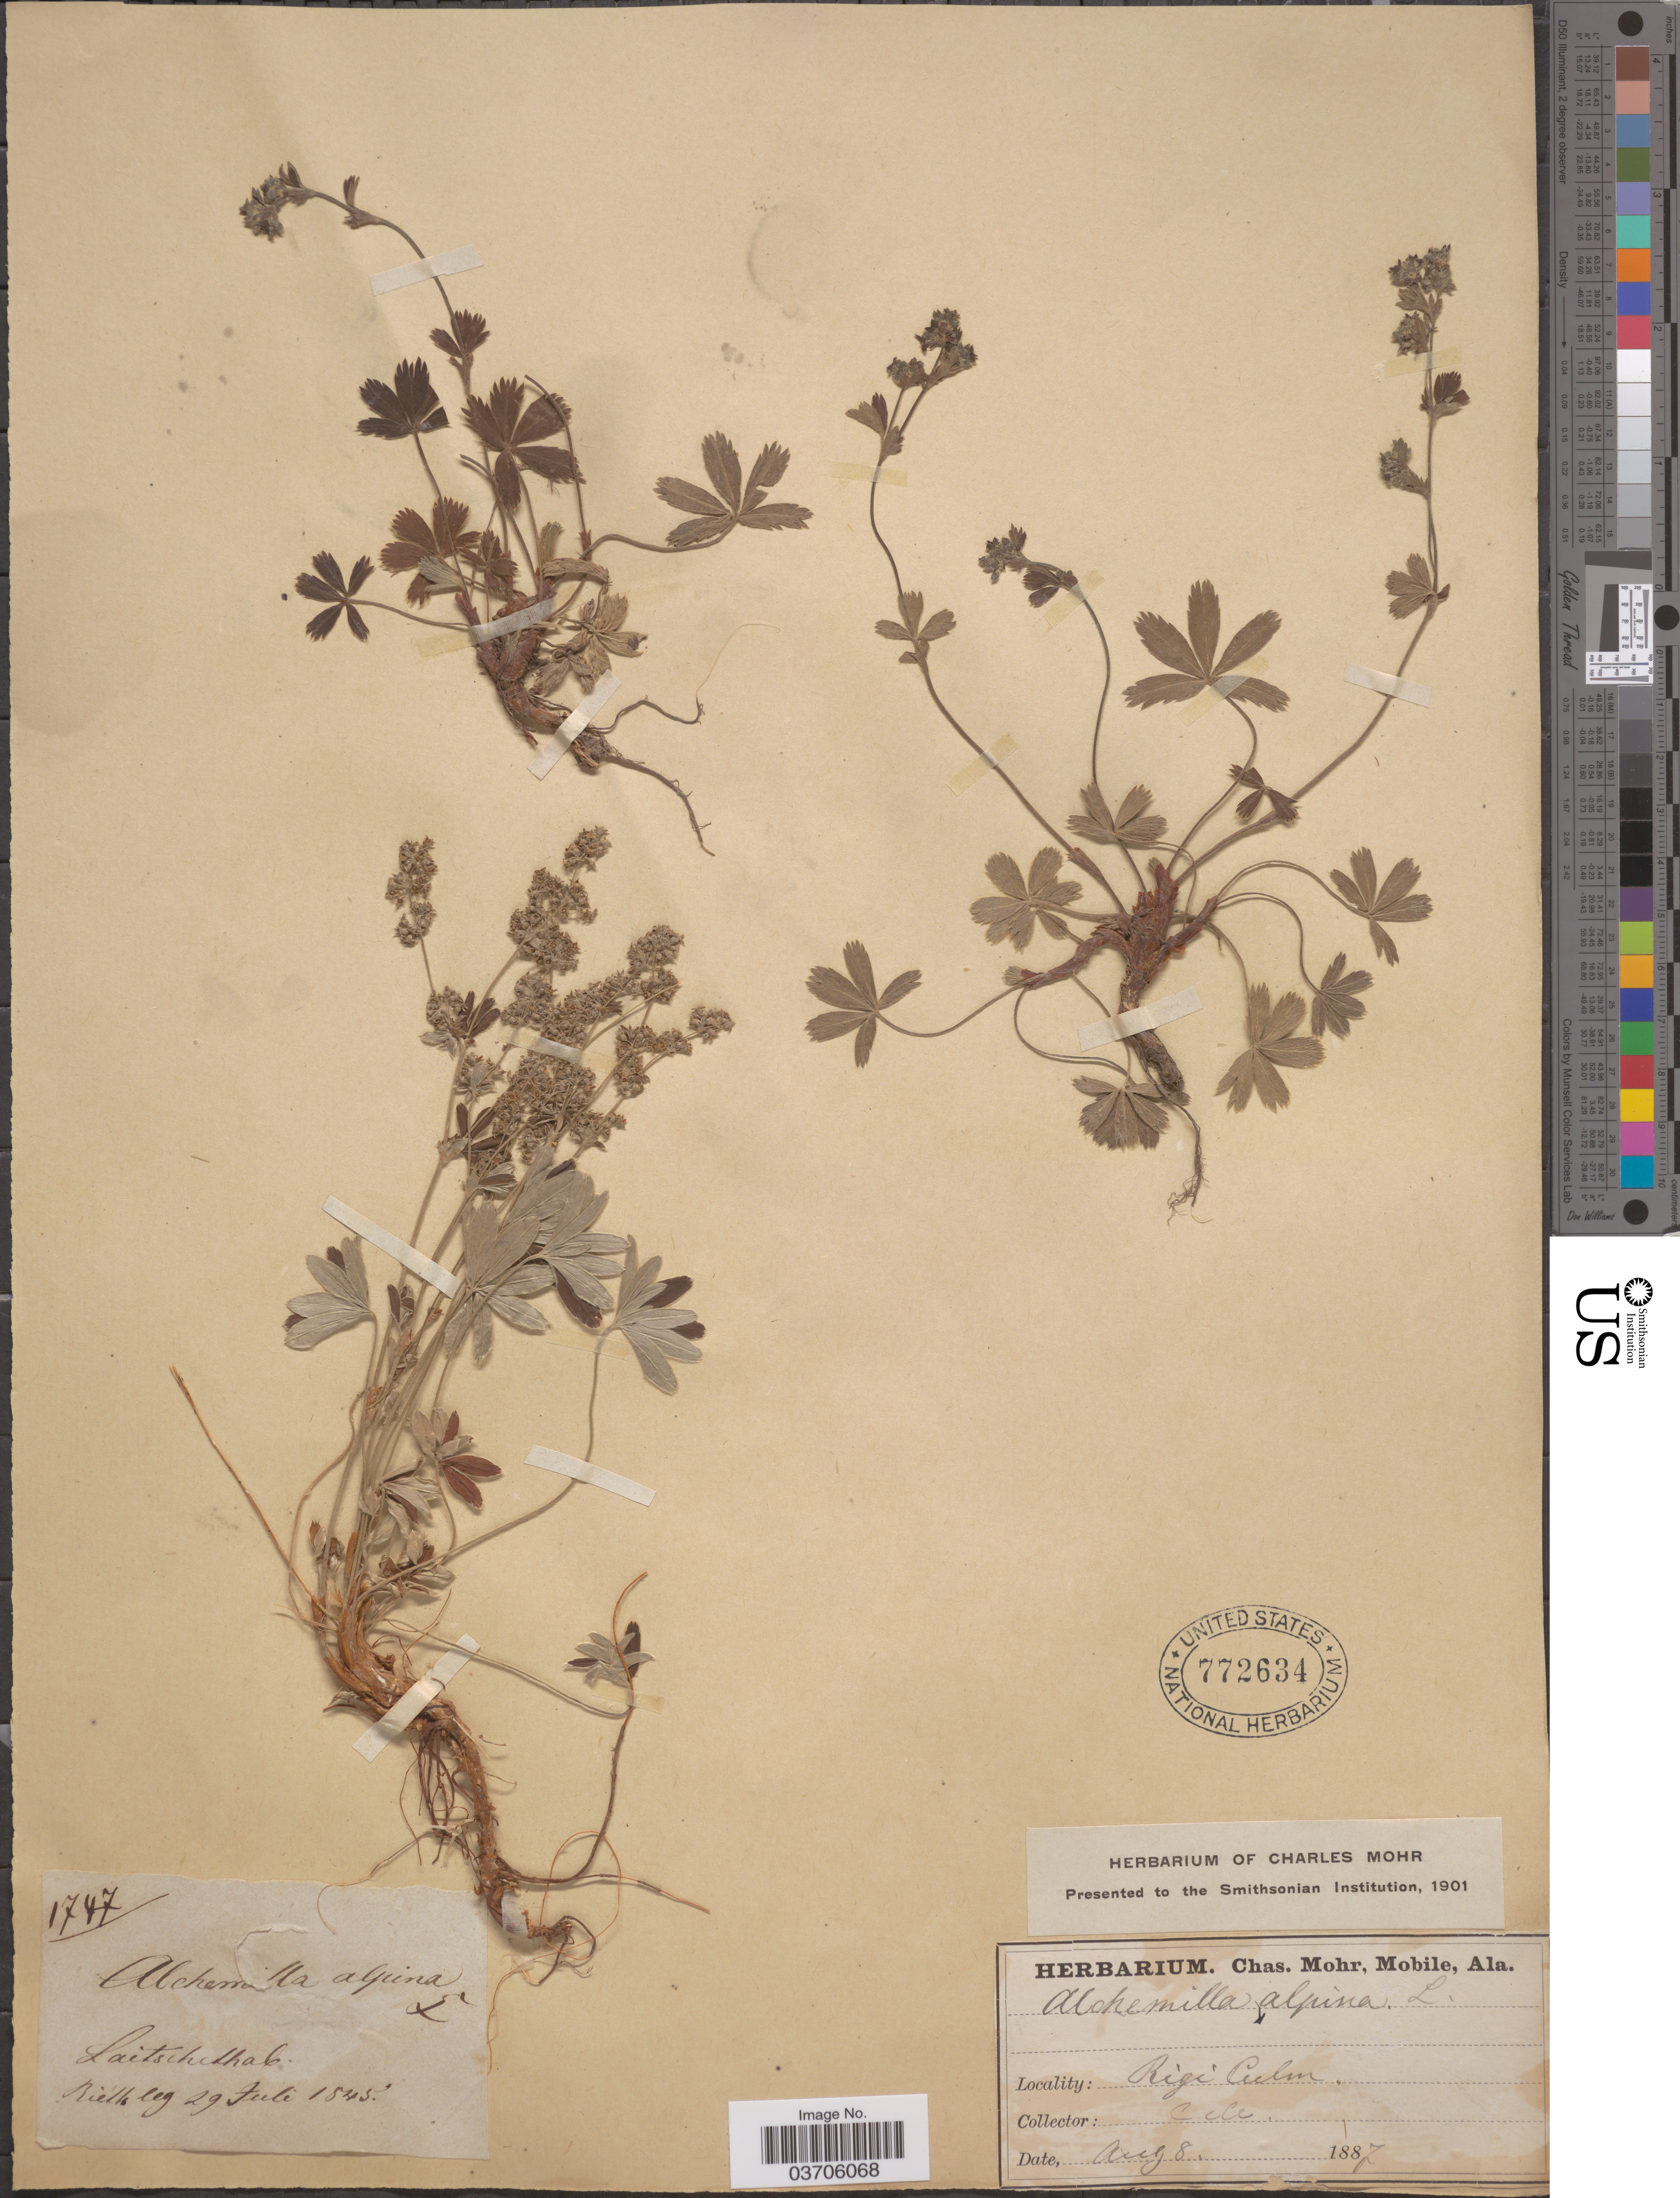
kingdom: Plantae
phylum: Tracheophyta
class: Magnoliopsida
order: Rosales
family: Rosaceae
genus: Alchemilla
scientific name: Alchemilla alpina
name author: L.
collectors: Mohr, C. T. (herbarium)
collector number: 1747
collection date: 1845-07-29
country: Switzerland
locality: Laitschethab. Rigi Culm.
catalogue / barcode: US 772634